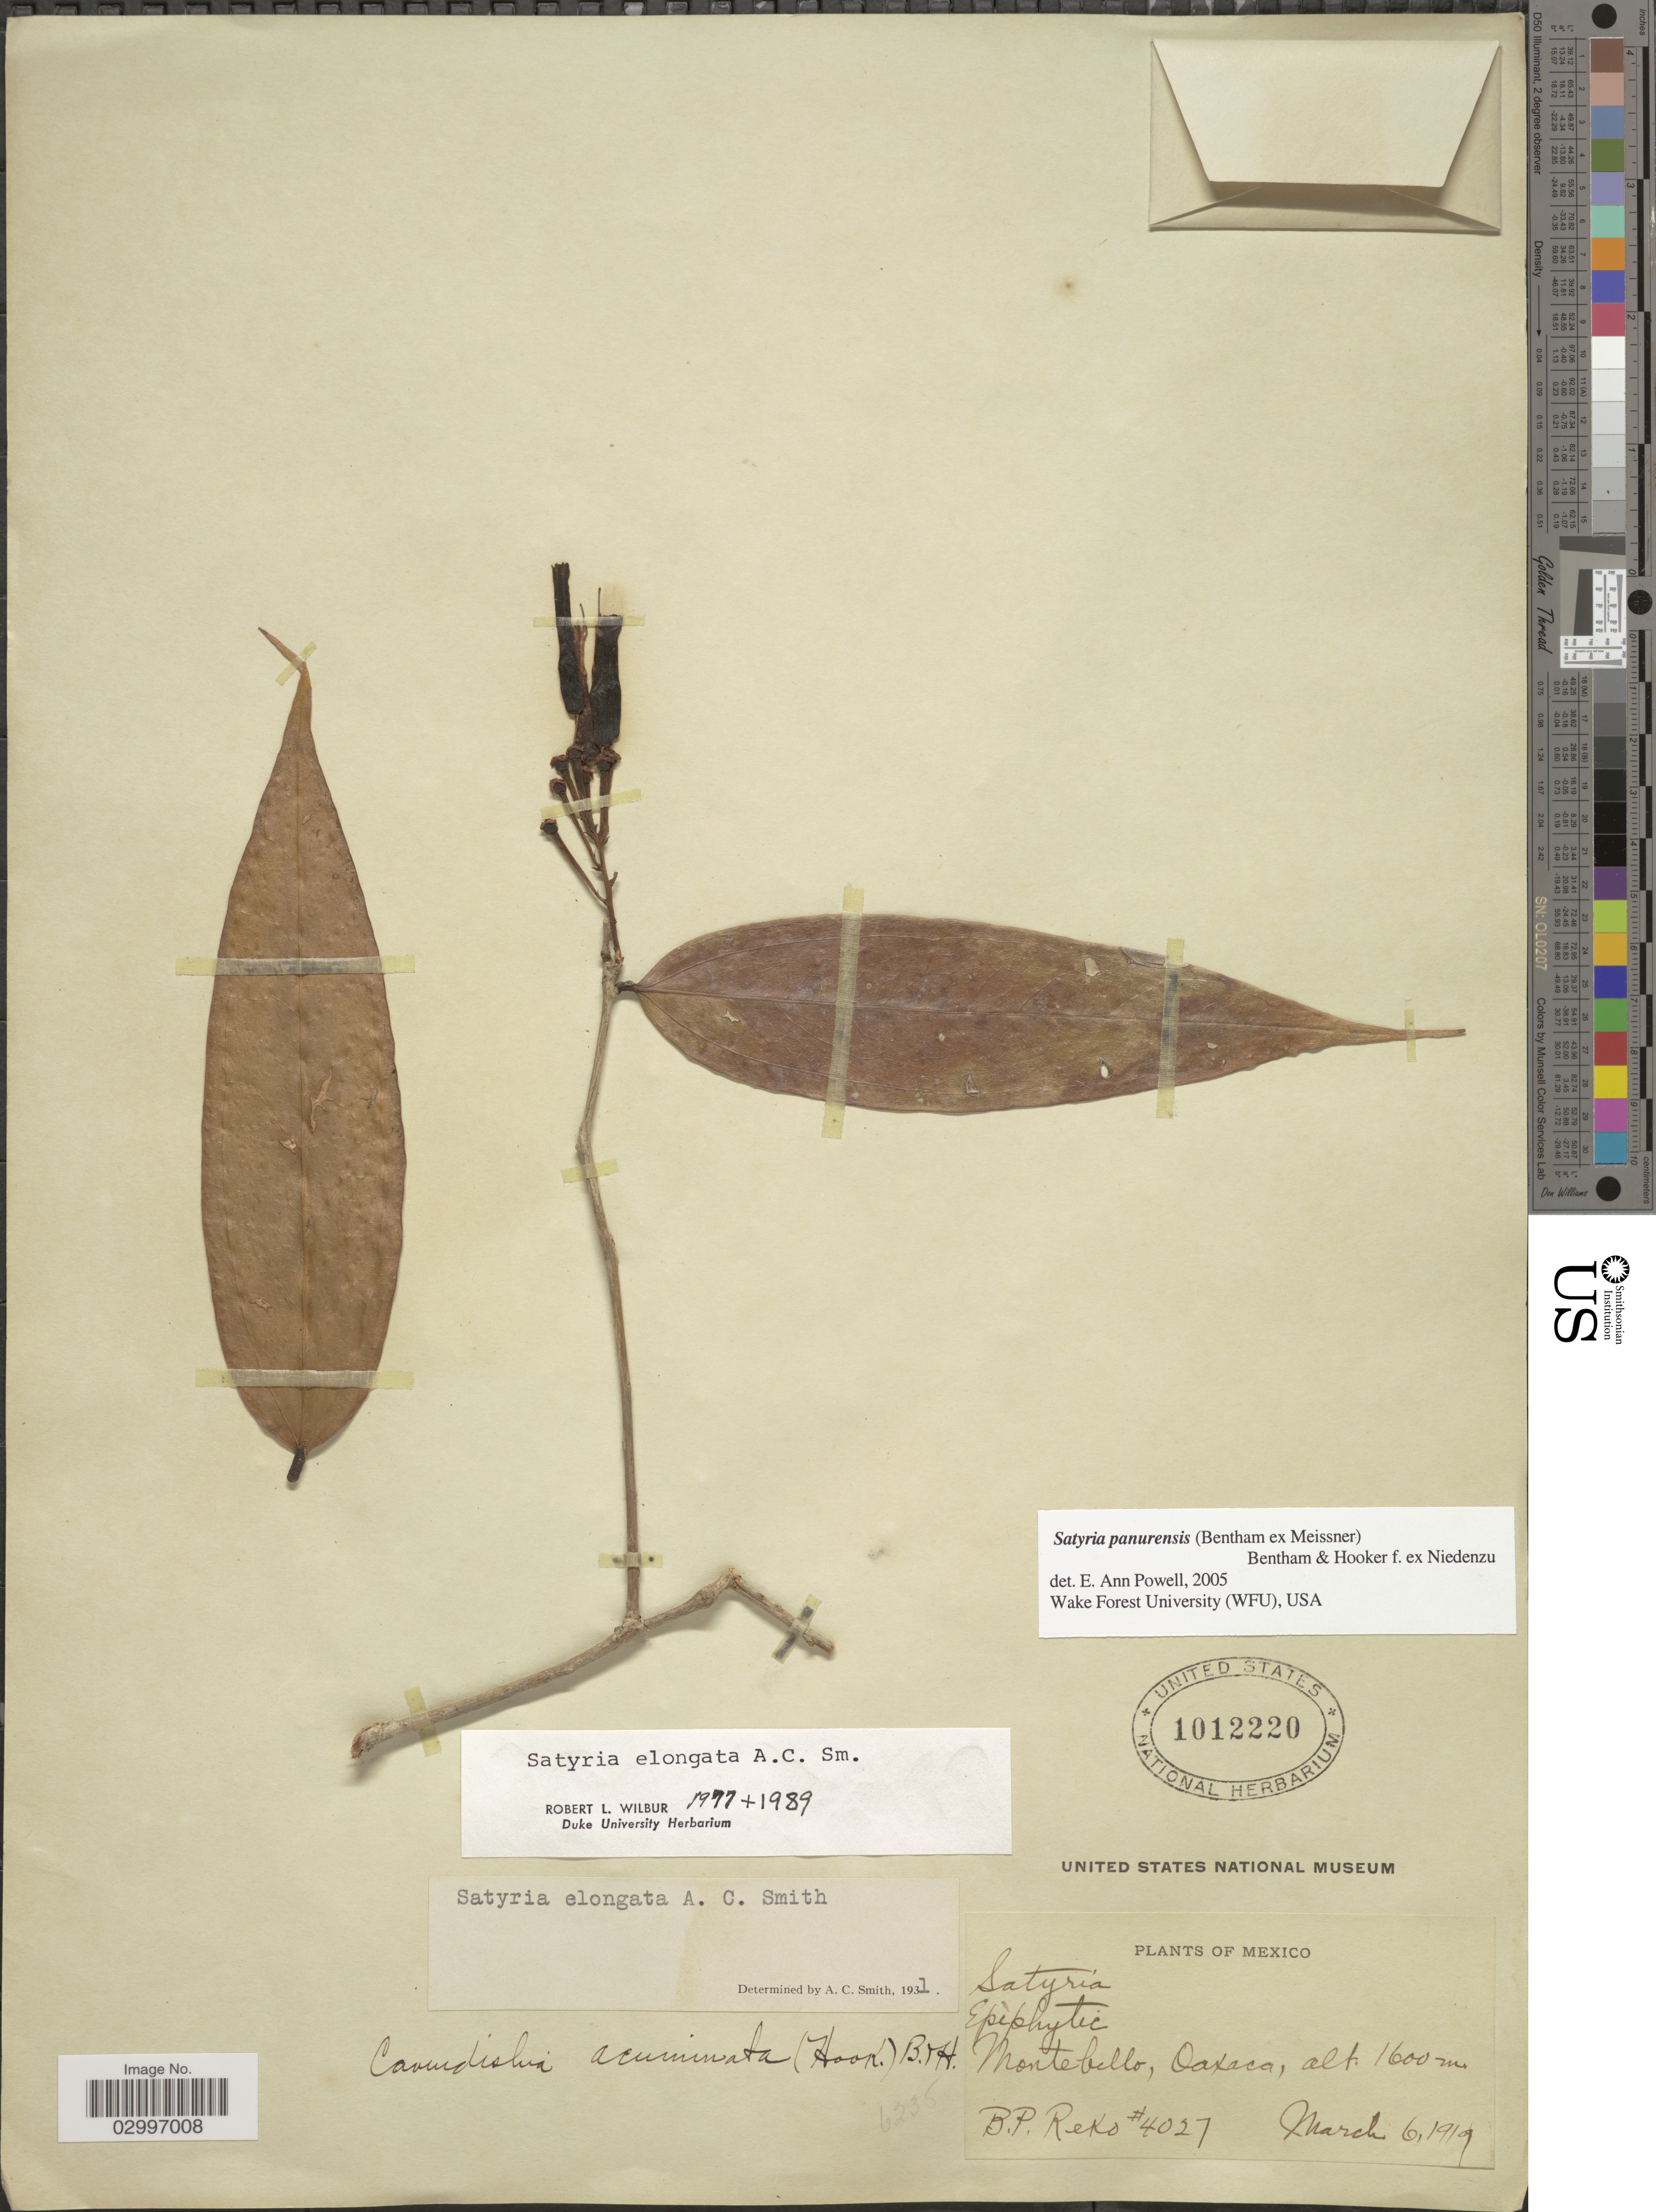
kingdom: Plantae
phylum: Tracheophyta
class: Magnoliopsida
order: Ericales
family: Ericaceae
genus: Satyria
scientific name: Satyria panurensis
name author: (Benth. ex Meisn.) Benth. & Hook. f. ex Nied.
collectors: B. P. Reko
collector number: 4027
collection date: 1919-03-06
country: Mexico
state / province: Oaxaca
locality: Montebello.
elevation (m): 1600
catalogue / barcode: US 1012220